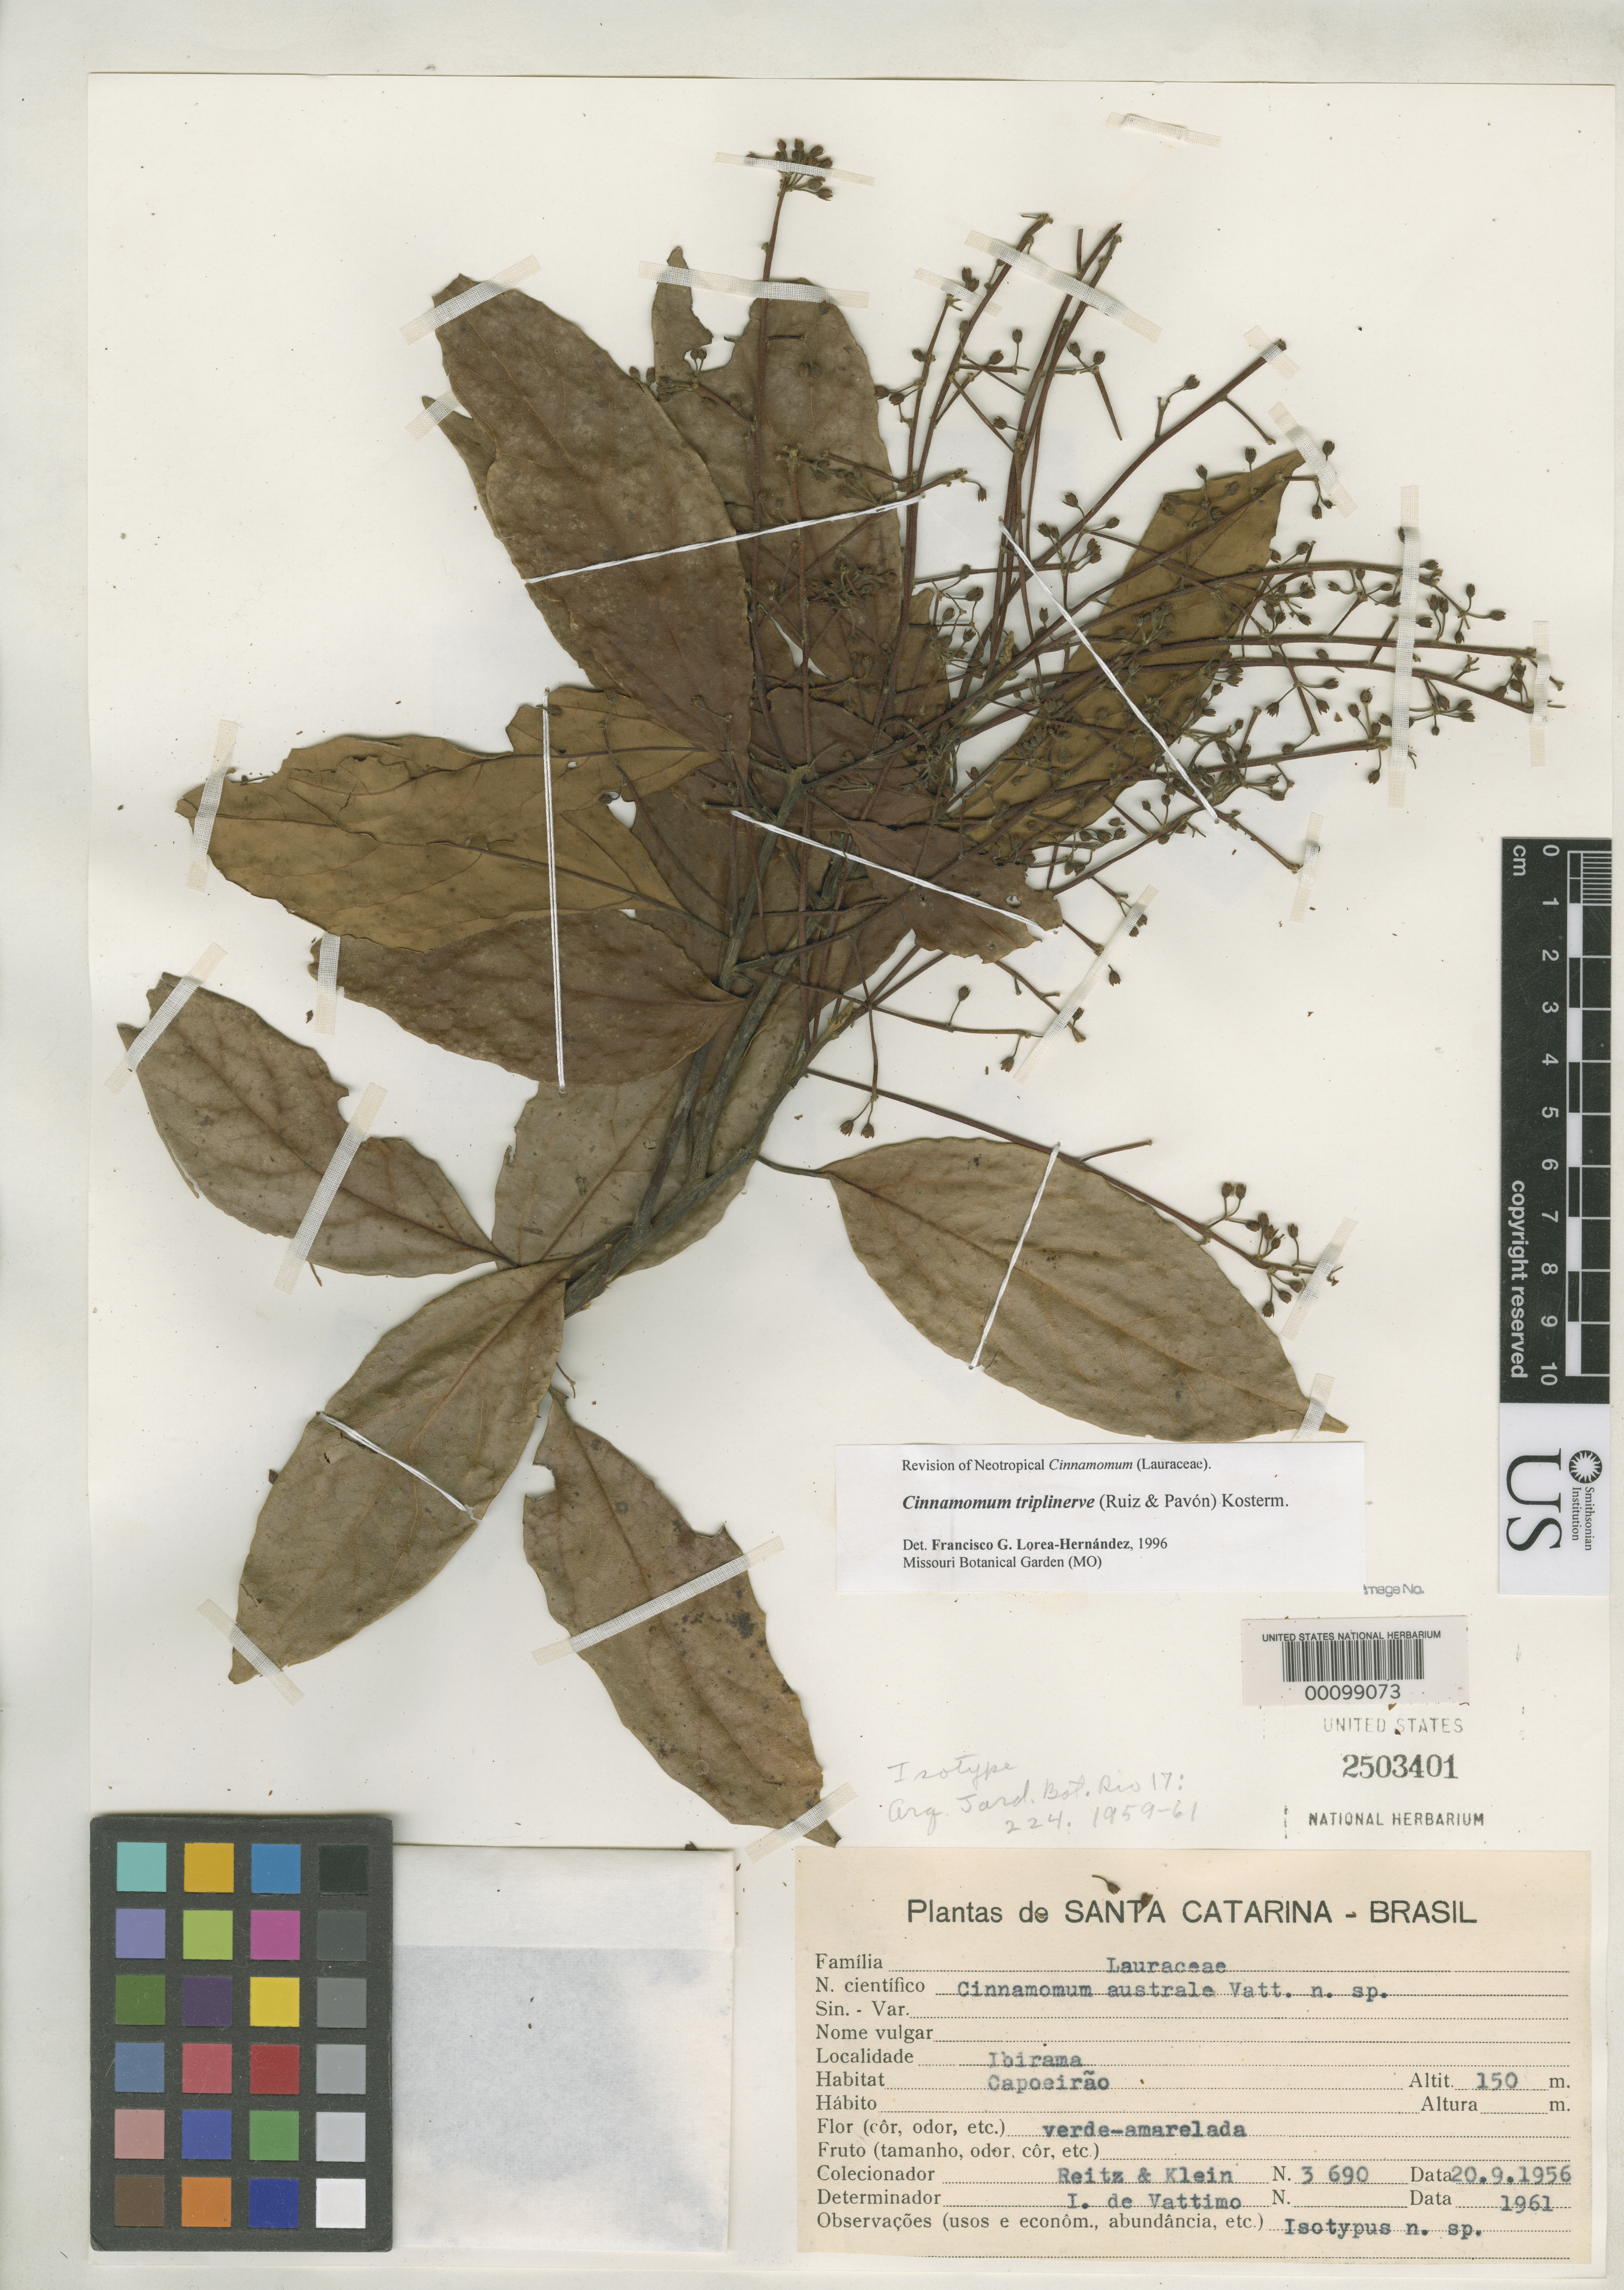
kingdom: Plantae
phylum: Tracheophyta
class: Magnoliopsida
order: Laurales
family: Lauraceae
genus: Cinnamomum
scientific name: Cinnamomum australe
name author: Vattimo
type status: Holotype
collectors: R. Reitz & R. M. Klein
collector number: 3690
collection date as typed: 20 Sep 1956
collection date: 1956-09-20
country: Brazil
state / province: Santa Catarina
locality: Ibirama.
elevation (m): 150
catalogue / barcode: US 2503401